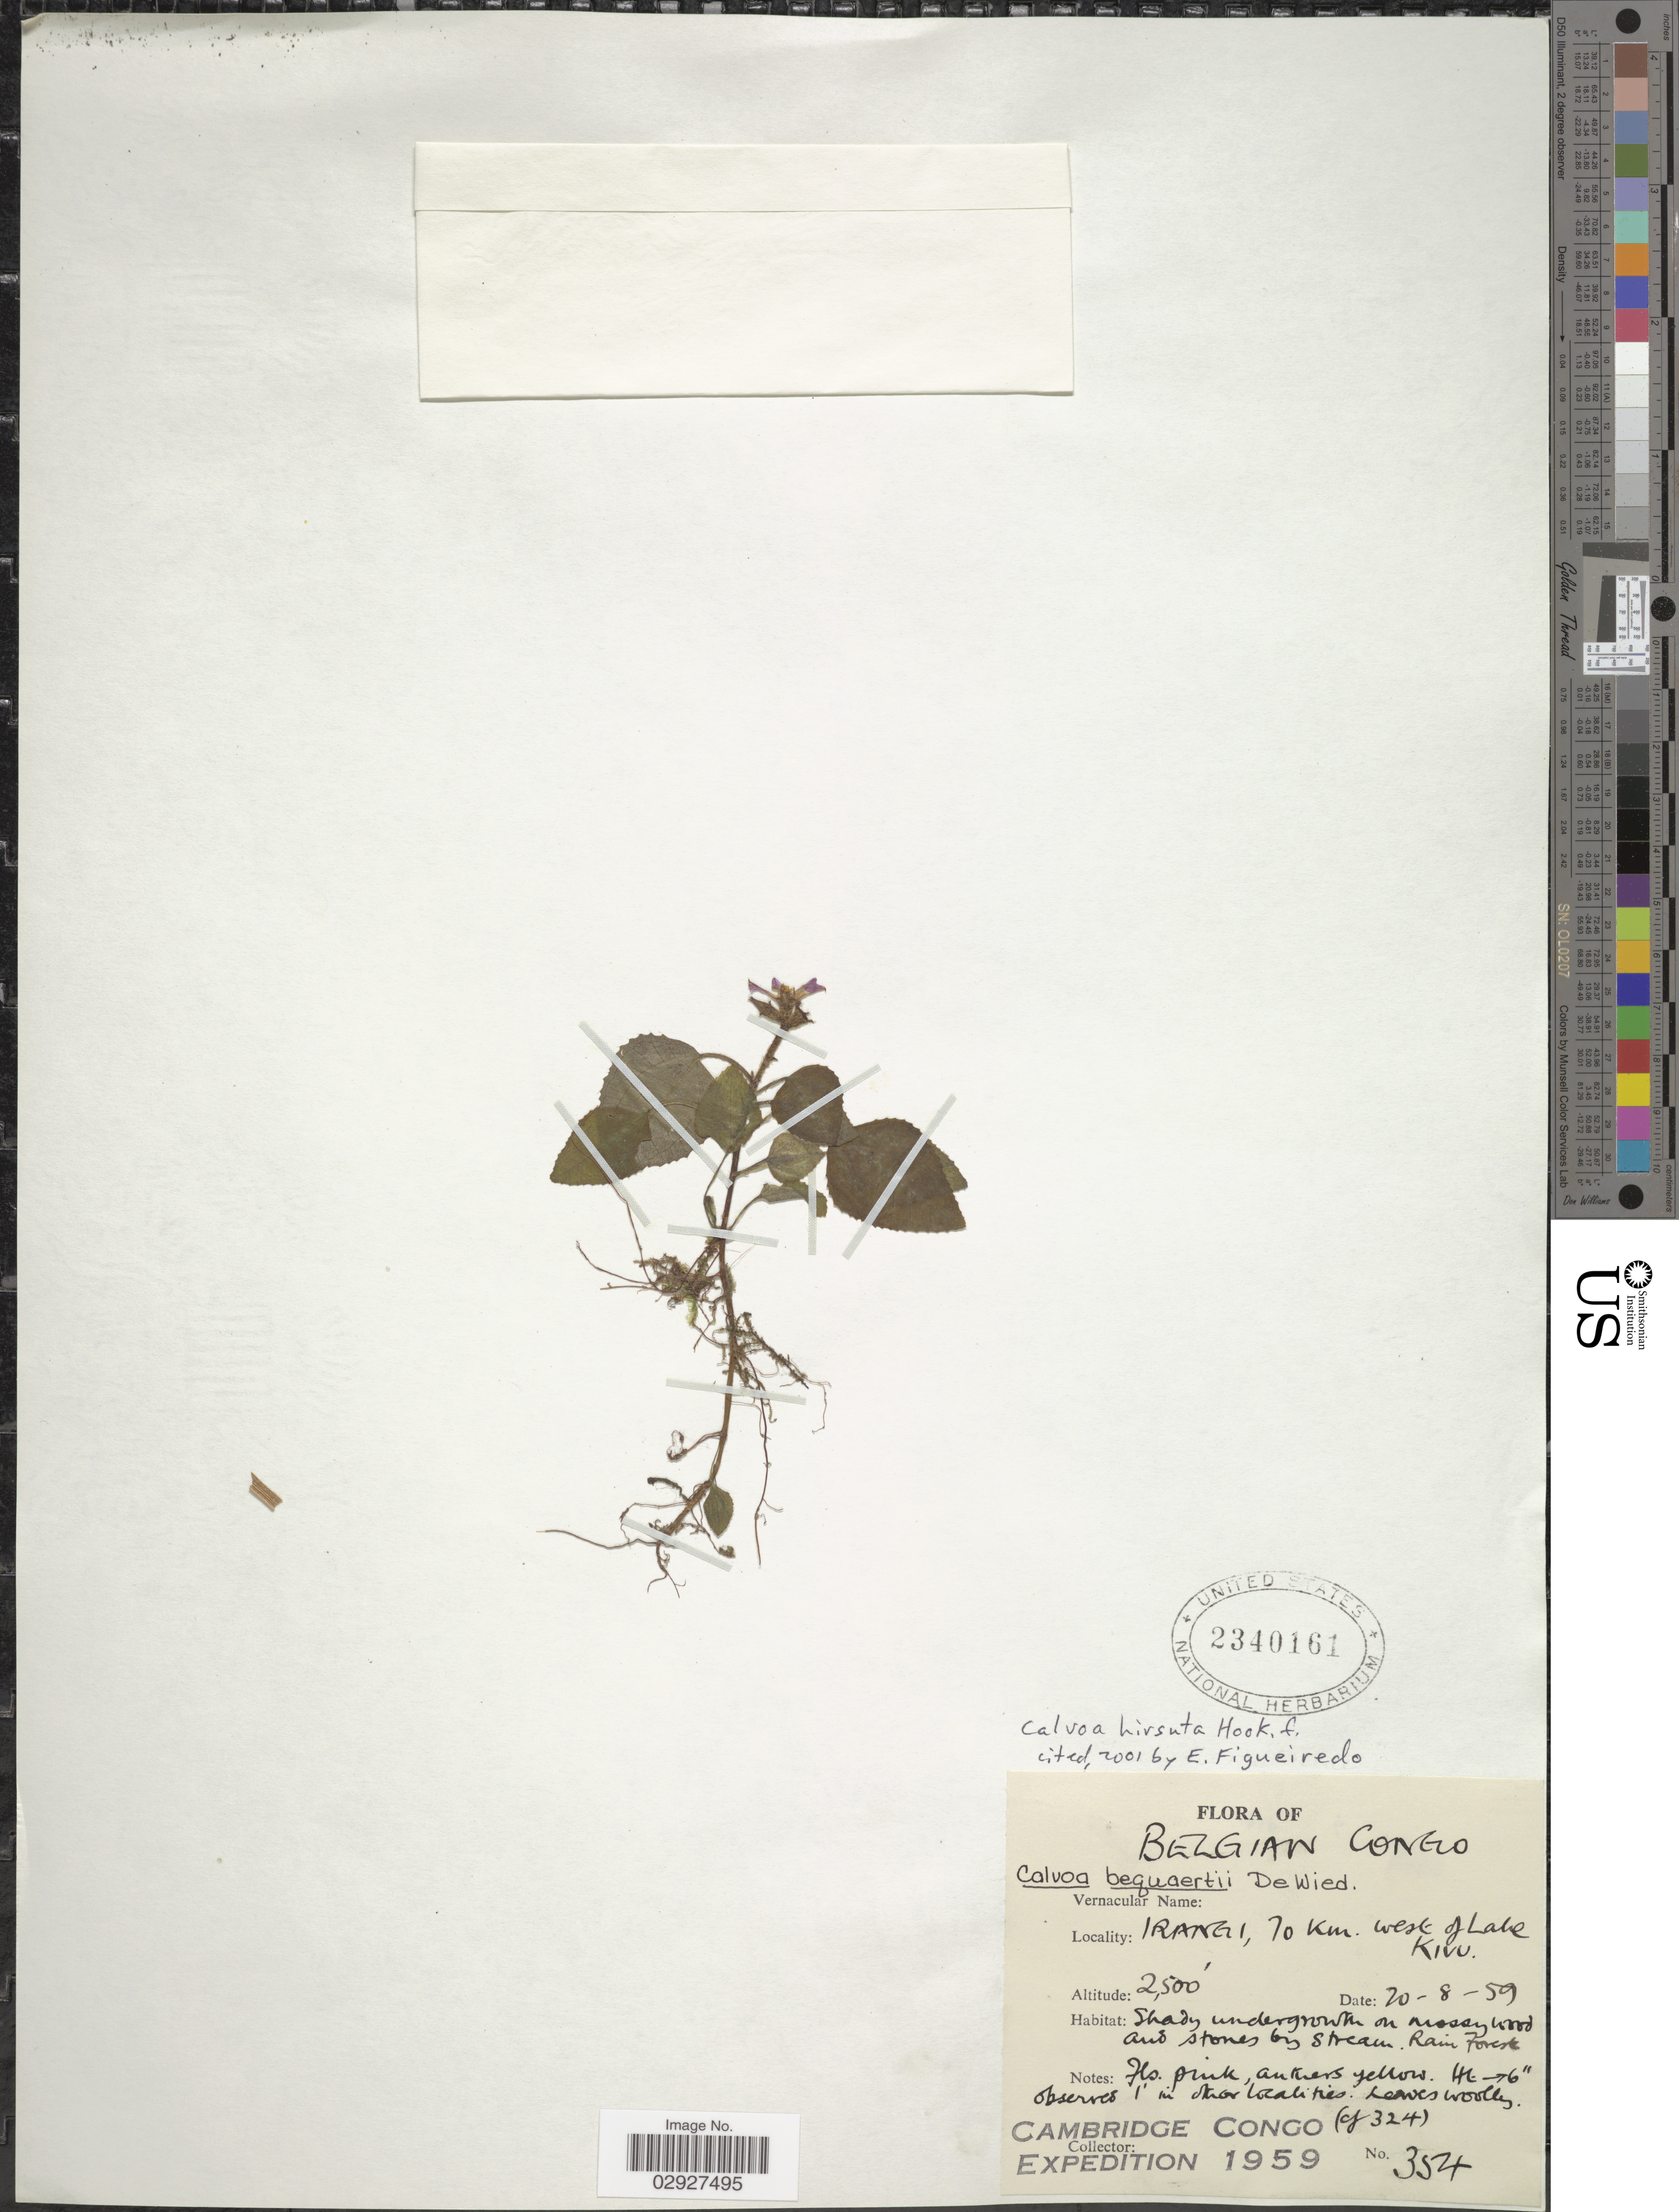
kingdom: Plantae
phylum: Tracheophyta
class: Magnoliopsida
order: Myrtales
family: Melastomataceae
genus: Calvoa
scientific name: Calvoa hirsuta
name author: Hook. f.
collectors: Cambridge Congo Expedition 1959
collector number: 354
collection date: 1959-08-20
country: Congo, Democratic Republic of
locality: Belgian Congo. Irangi, 70 km. west of Lake Kivu.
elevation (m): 762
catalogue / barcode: US 2340151